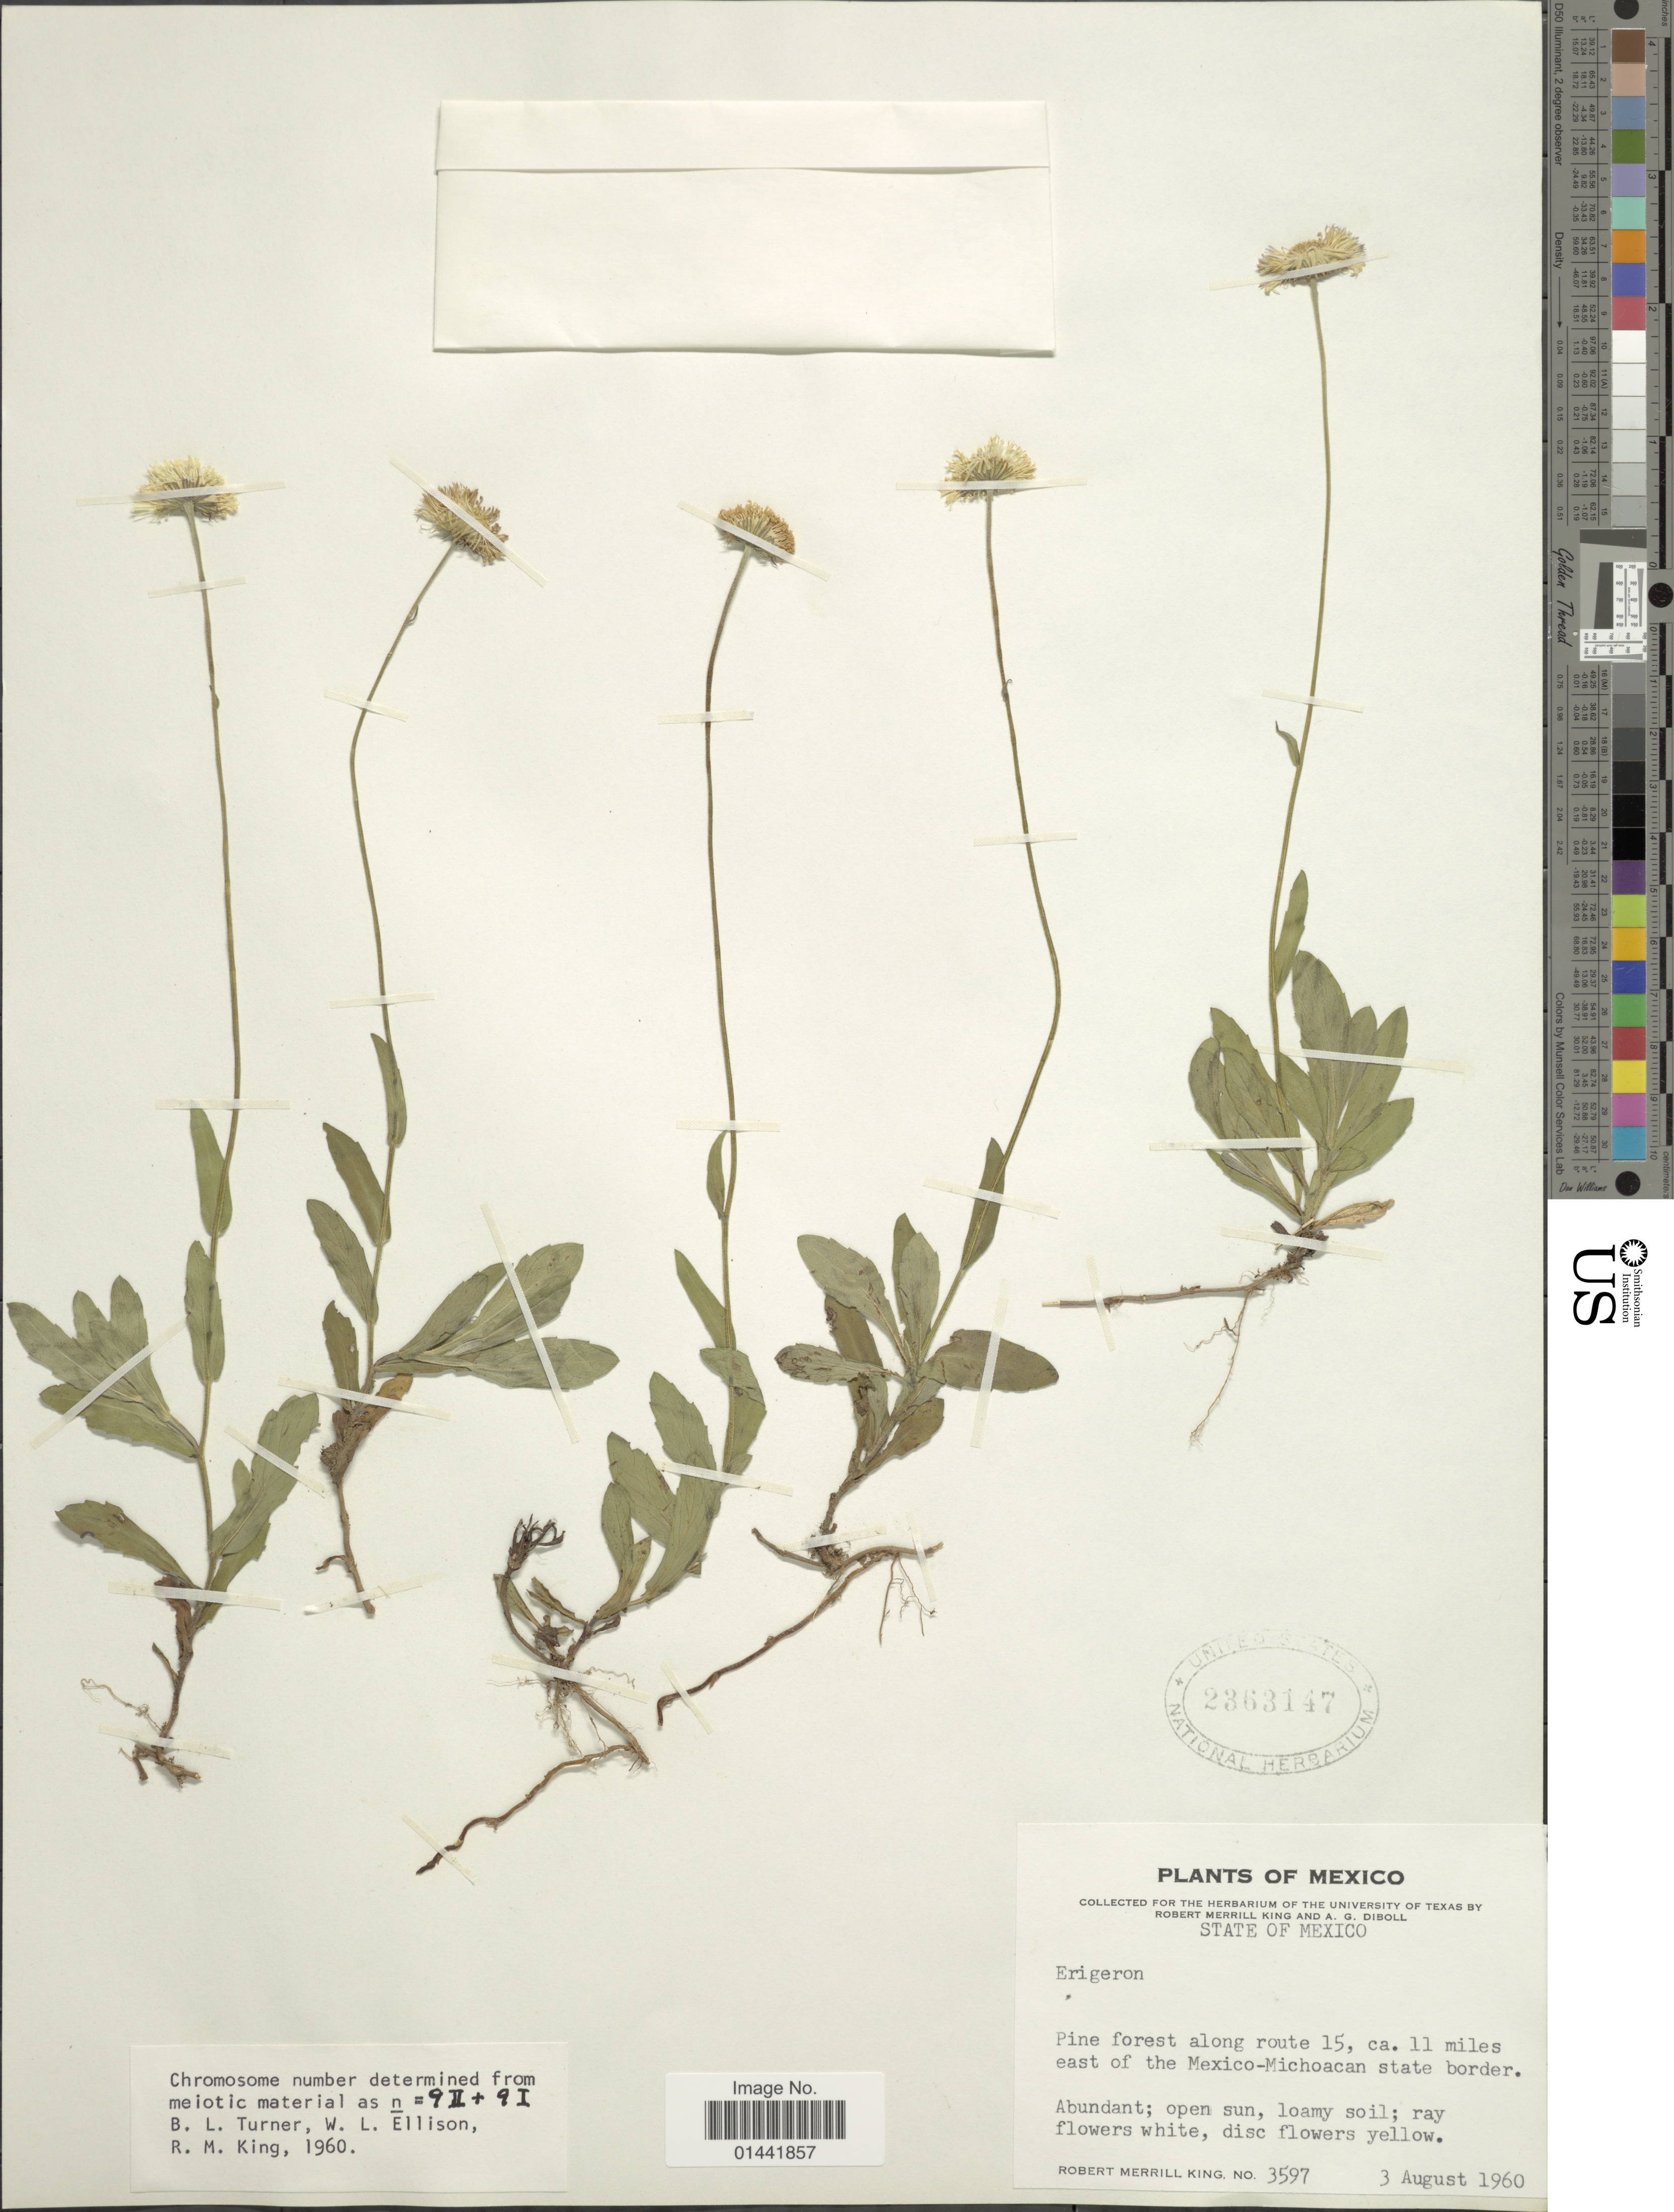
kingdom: Plantae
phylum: Tracheophyta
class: Magnoliopsida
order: Asterales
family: Asteraceae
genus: Erigeron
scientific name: Erigeron scaposus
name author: DC.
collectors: R. M. King & A. Diboll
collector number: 3597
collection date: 1960-08-03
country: Mexico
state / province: México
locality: Pine forest along route 15, ca. 11 miles east of Mexico-Michocan state border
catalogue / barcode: US 2363147